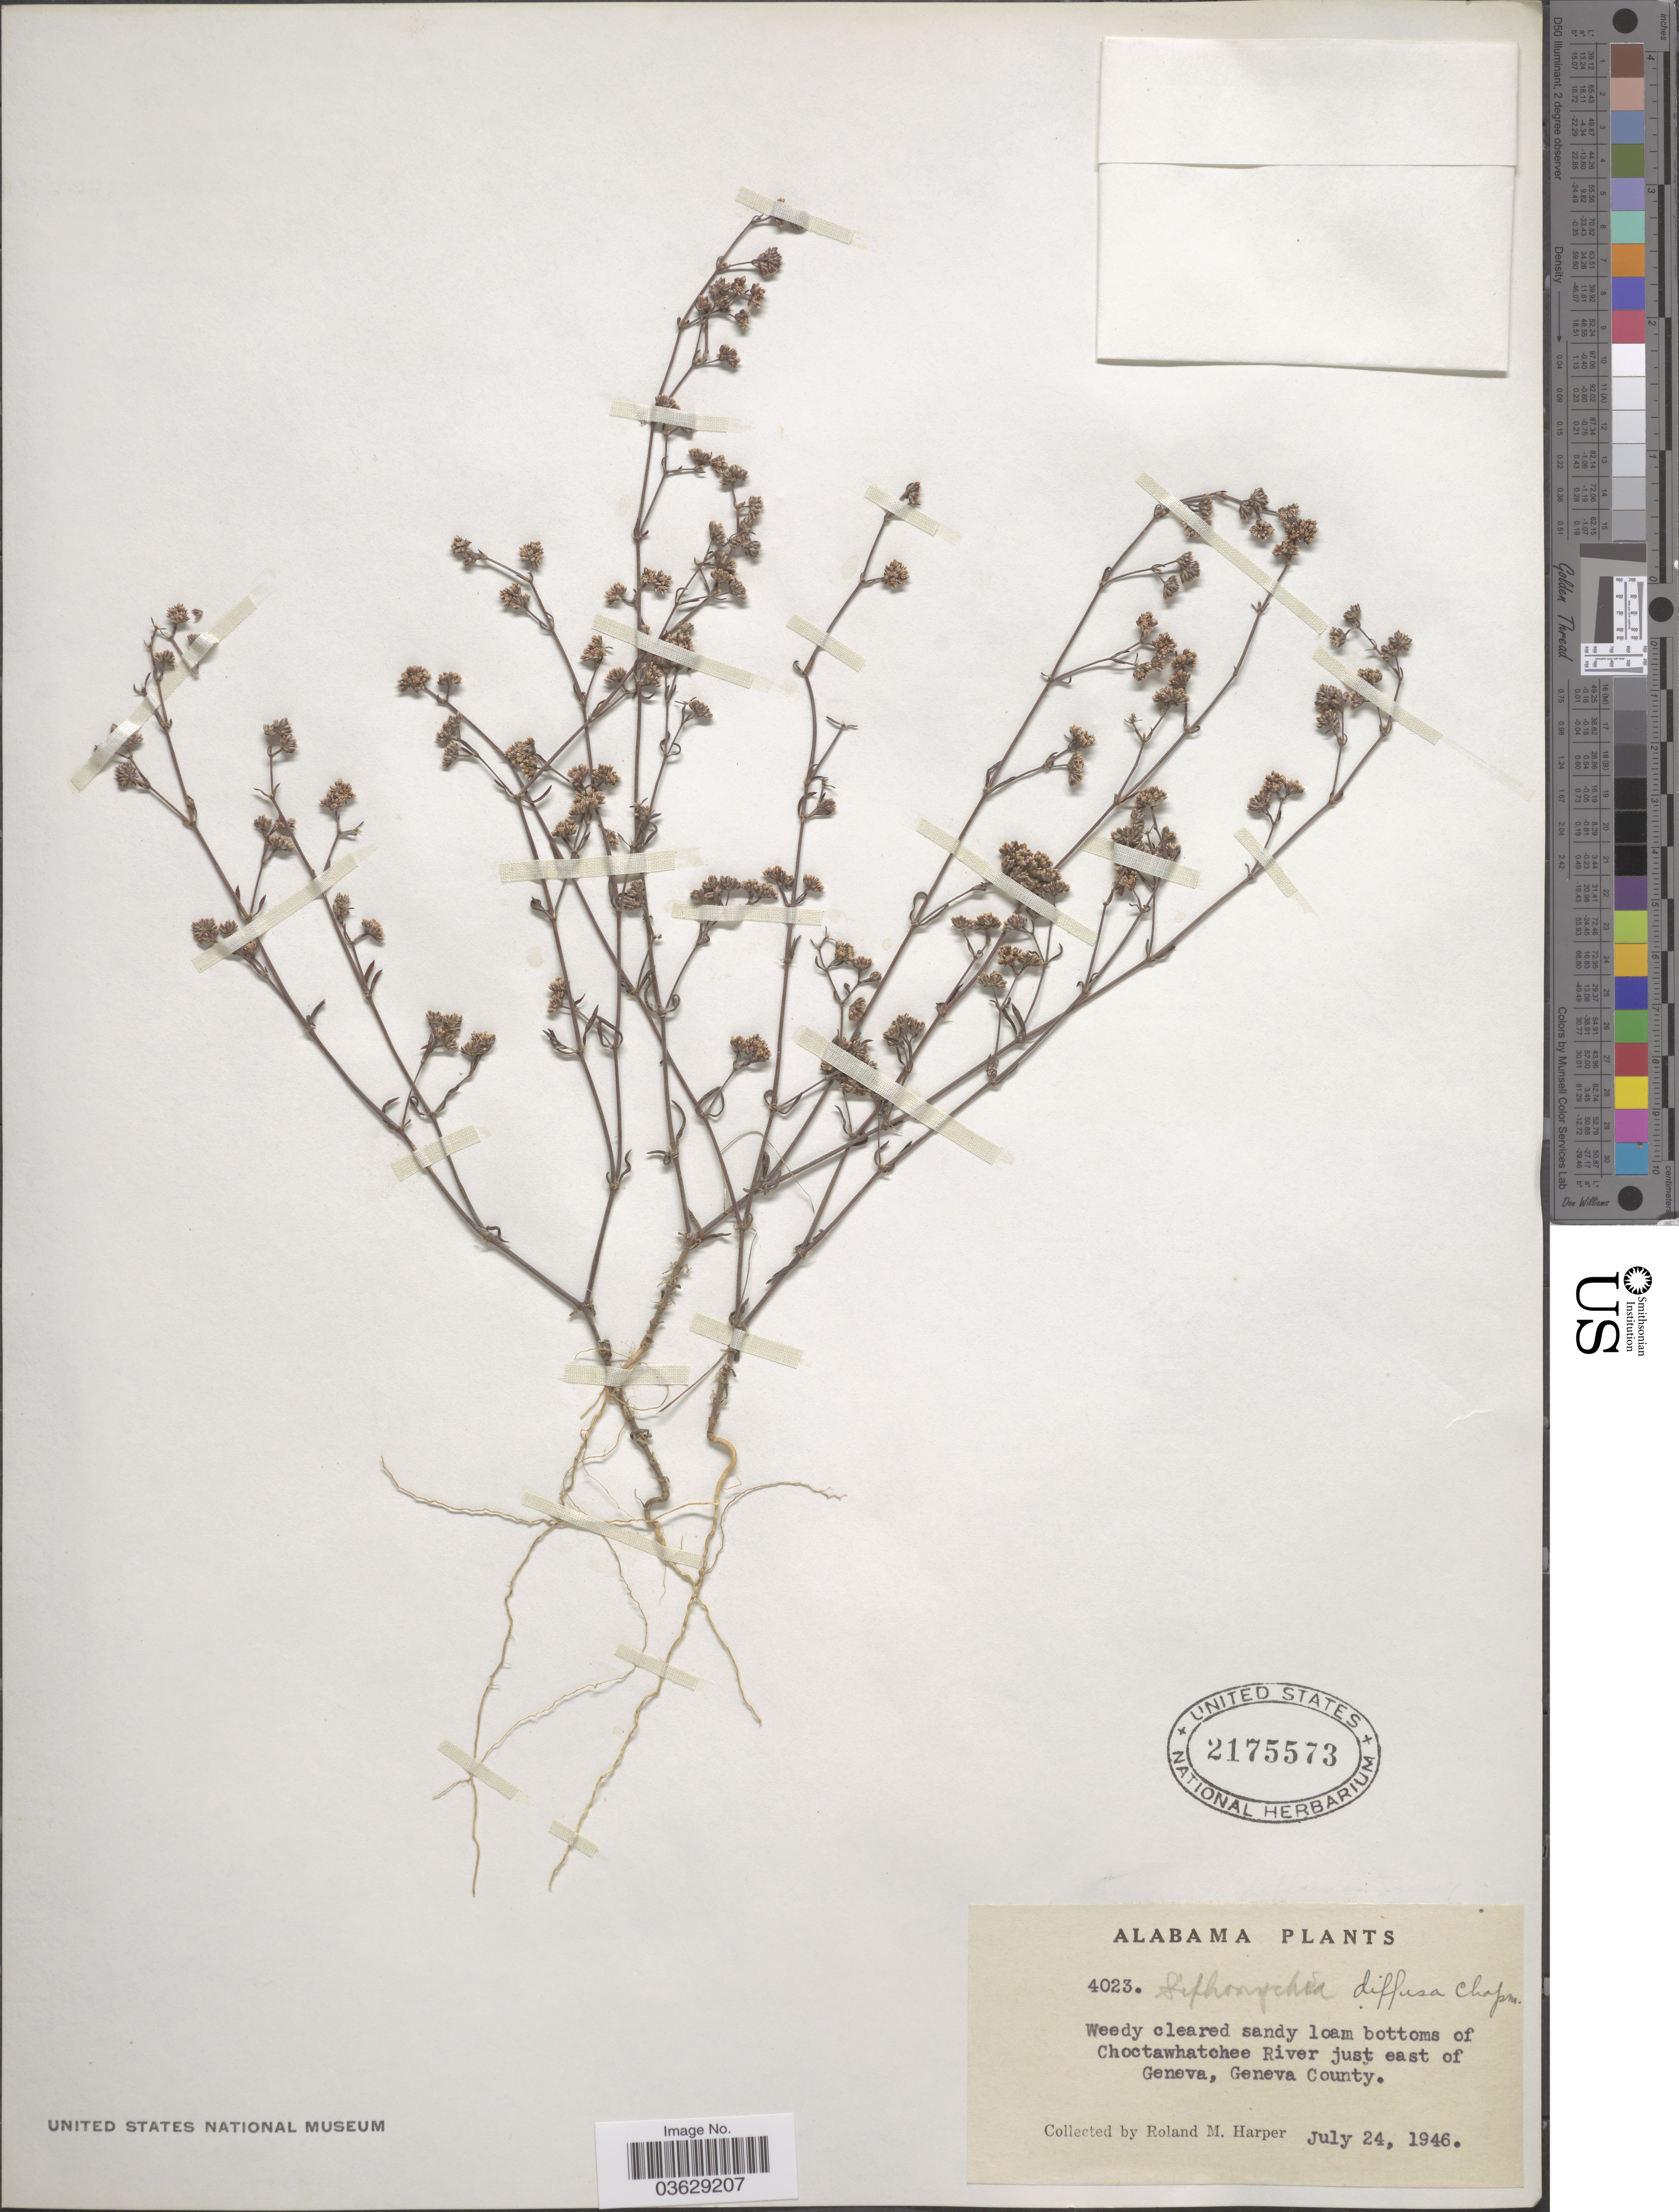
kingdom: Plantae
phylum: Tracheophyta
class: Magnoliopsida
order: Caryophyllales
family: Caryophyllaceae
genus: Paronychia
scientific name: Paronychia patula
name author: Shinners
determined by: Strong, Mark T., (BOT), Smithsonian Institution - National Museum of Natural History (UNITED STATES)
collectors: R. Harper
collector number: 4023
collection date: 1946-07-24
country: United States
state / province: Alabama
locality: Loam bottoms of Choctawhatchee River just east of Geneva, Geneva County.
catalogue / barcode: US 2175573